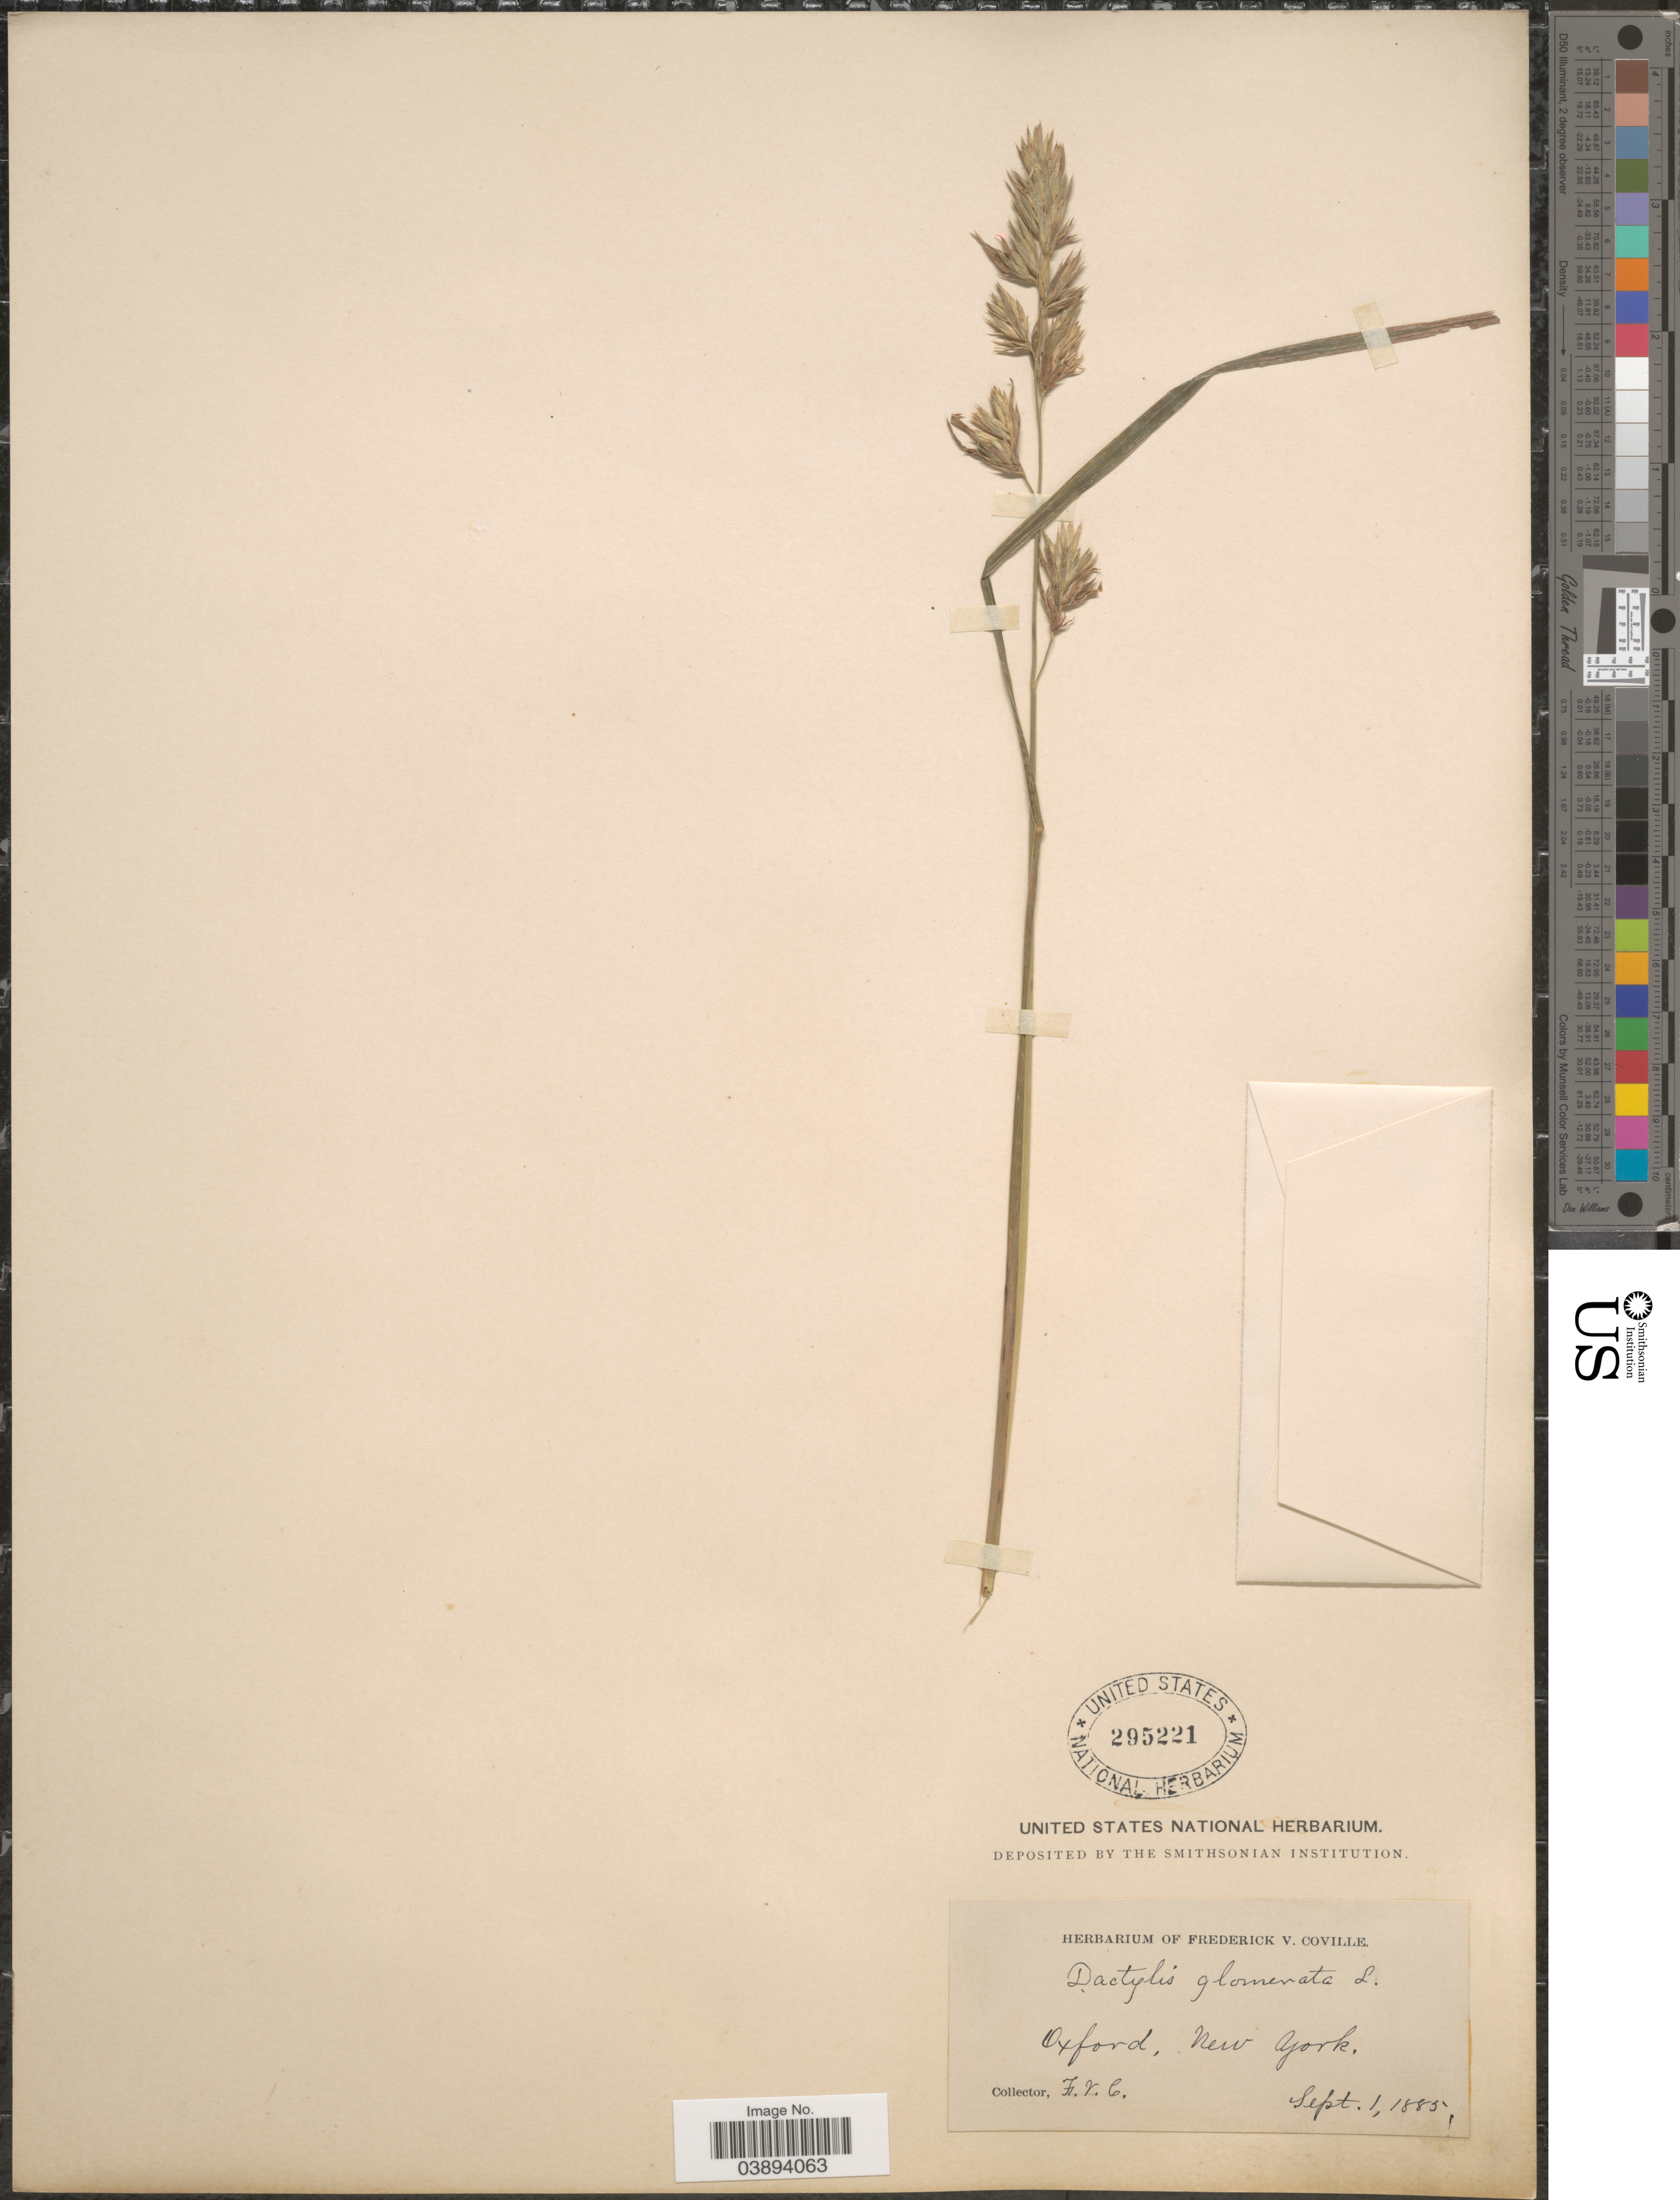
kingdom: Plantae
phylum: Tracheophyta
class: Liliopsida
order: Poales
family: Poaceae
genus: Dactylis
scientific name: Dactylis glomerata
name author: L.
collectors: F. V. Coville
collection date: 1885-09-01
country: United States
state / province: New York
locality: Oxford.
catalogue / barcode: US 295221